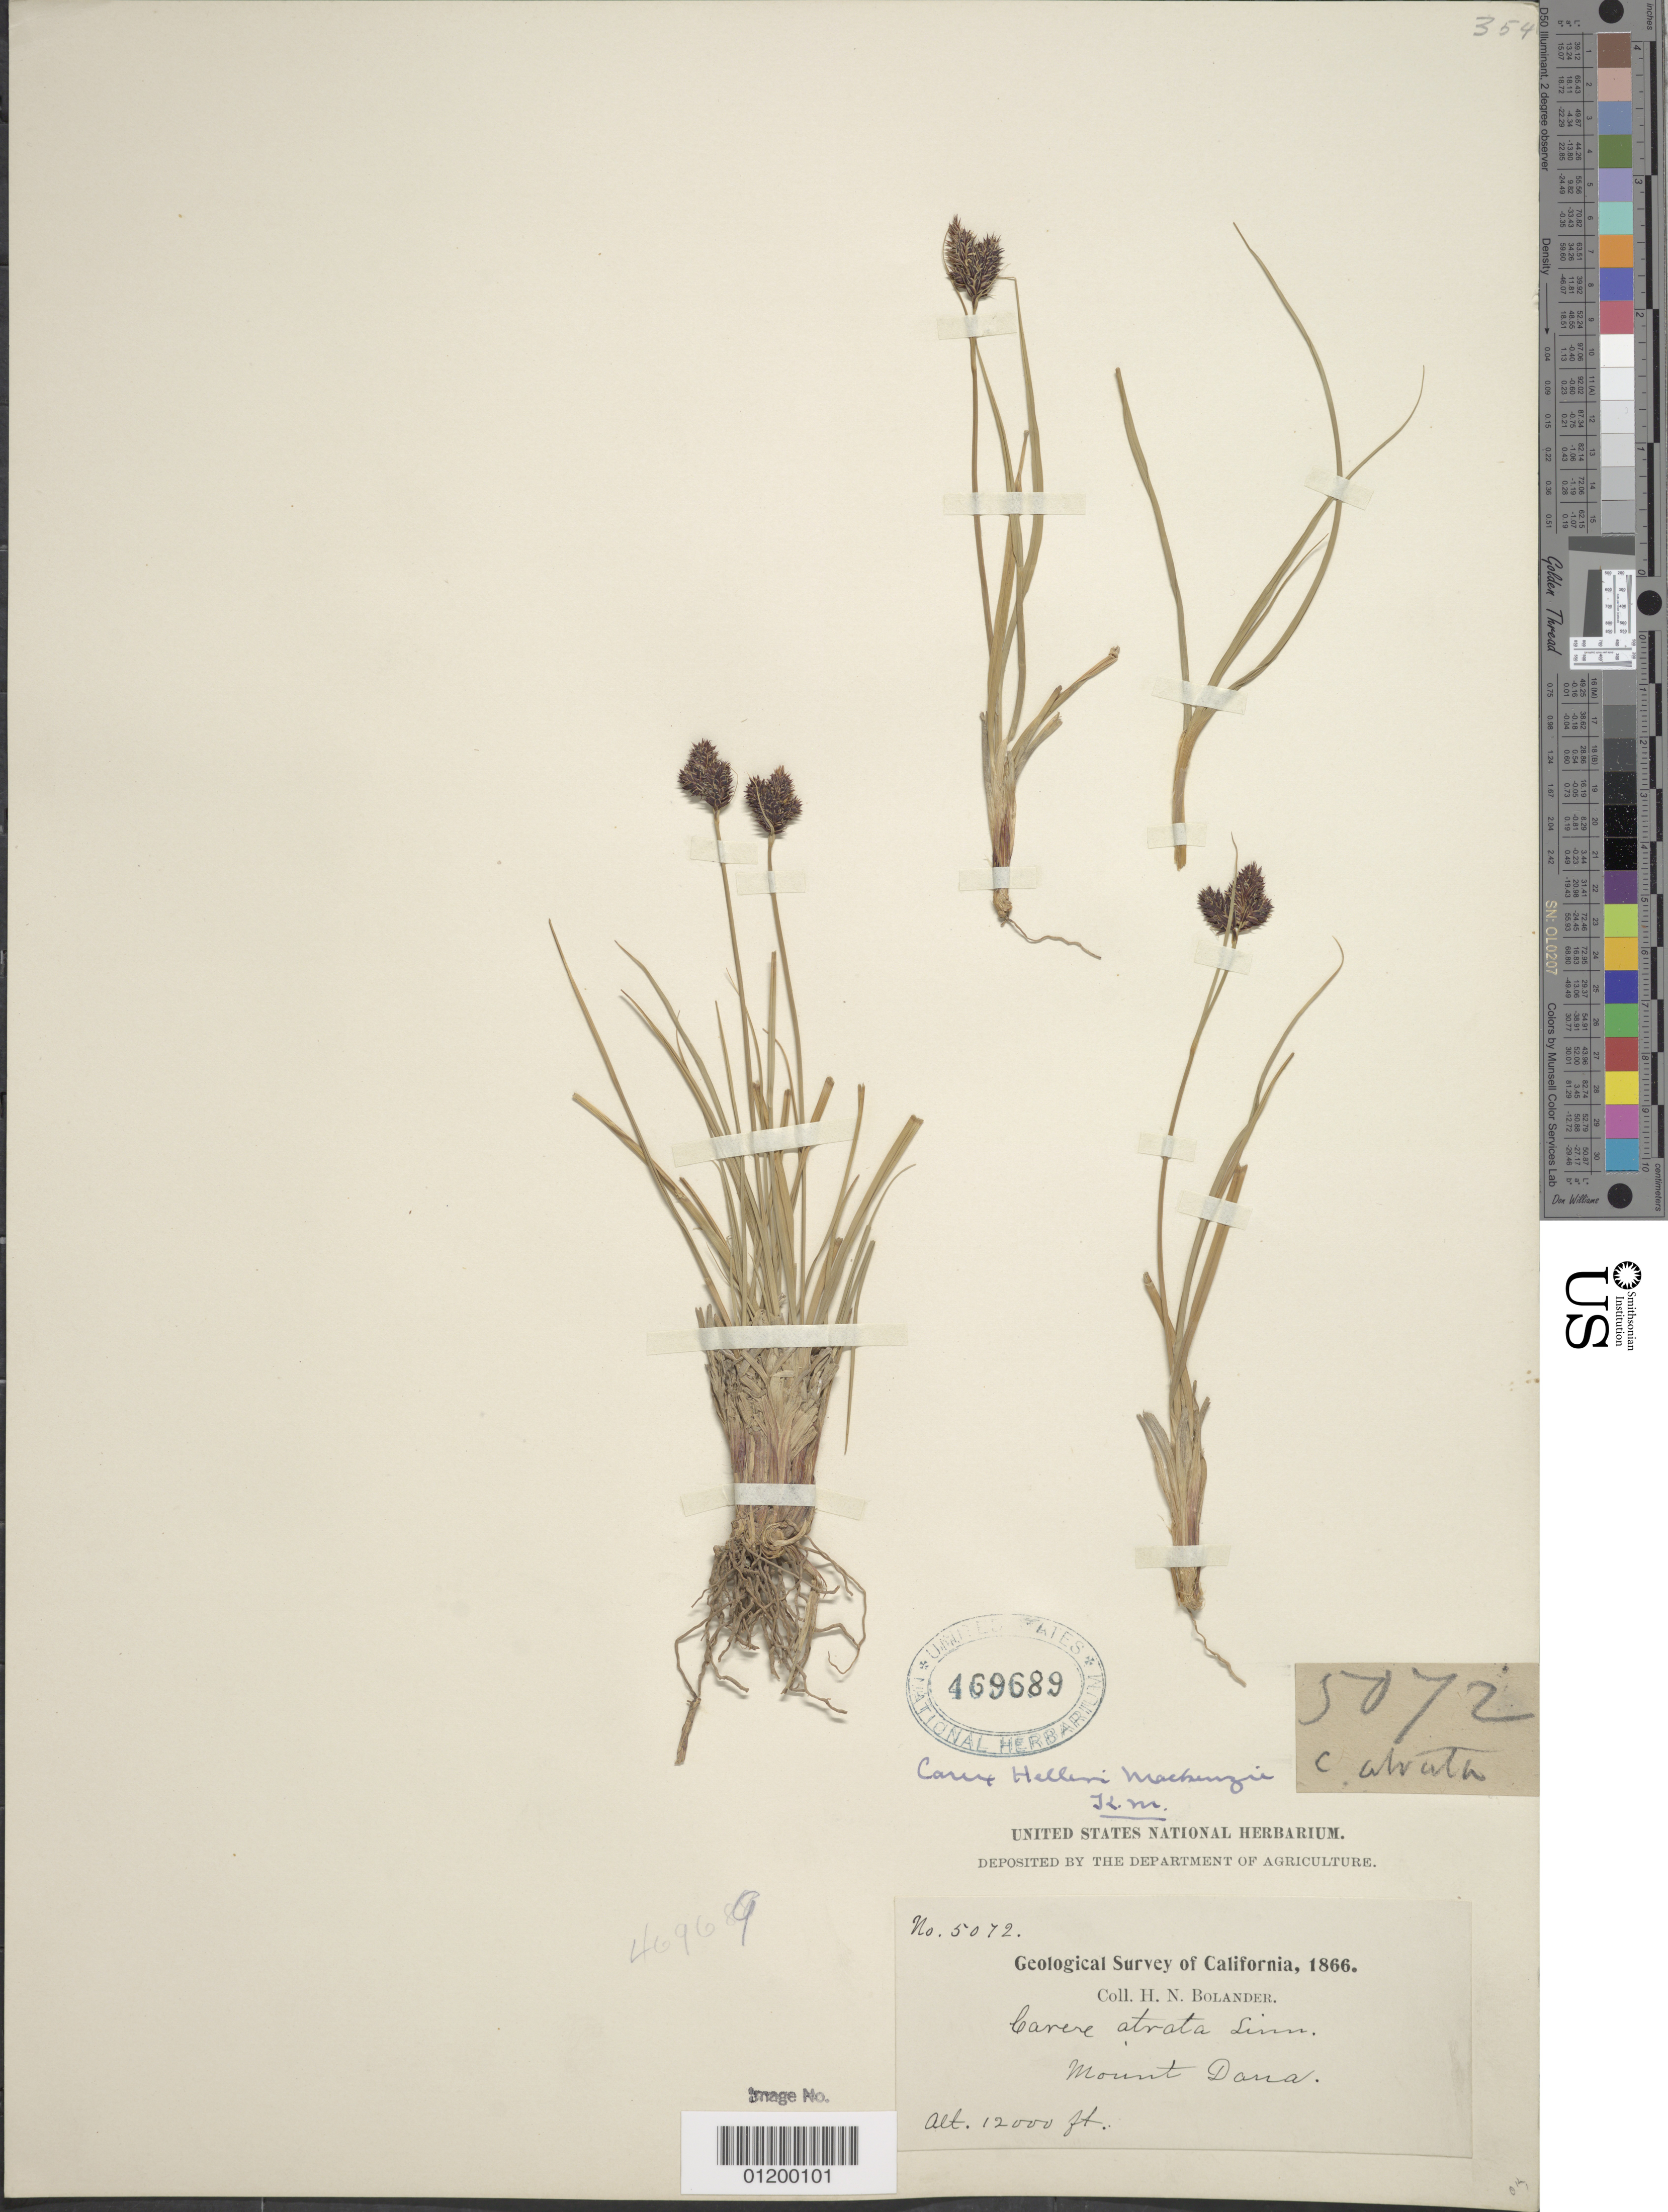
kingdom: Plantae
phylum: Tracheophyta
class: Liliopsida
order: Poales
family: Cyperaceae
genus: Carex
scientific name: Carex helleri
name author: Mack.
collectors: H. Bolander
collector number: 5072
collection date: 1866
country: United States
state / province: California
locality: Mount Dana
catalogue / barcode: US 469689